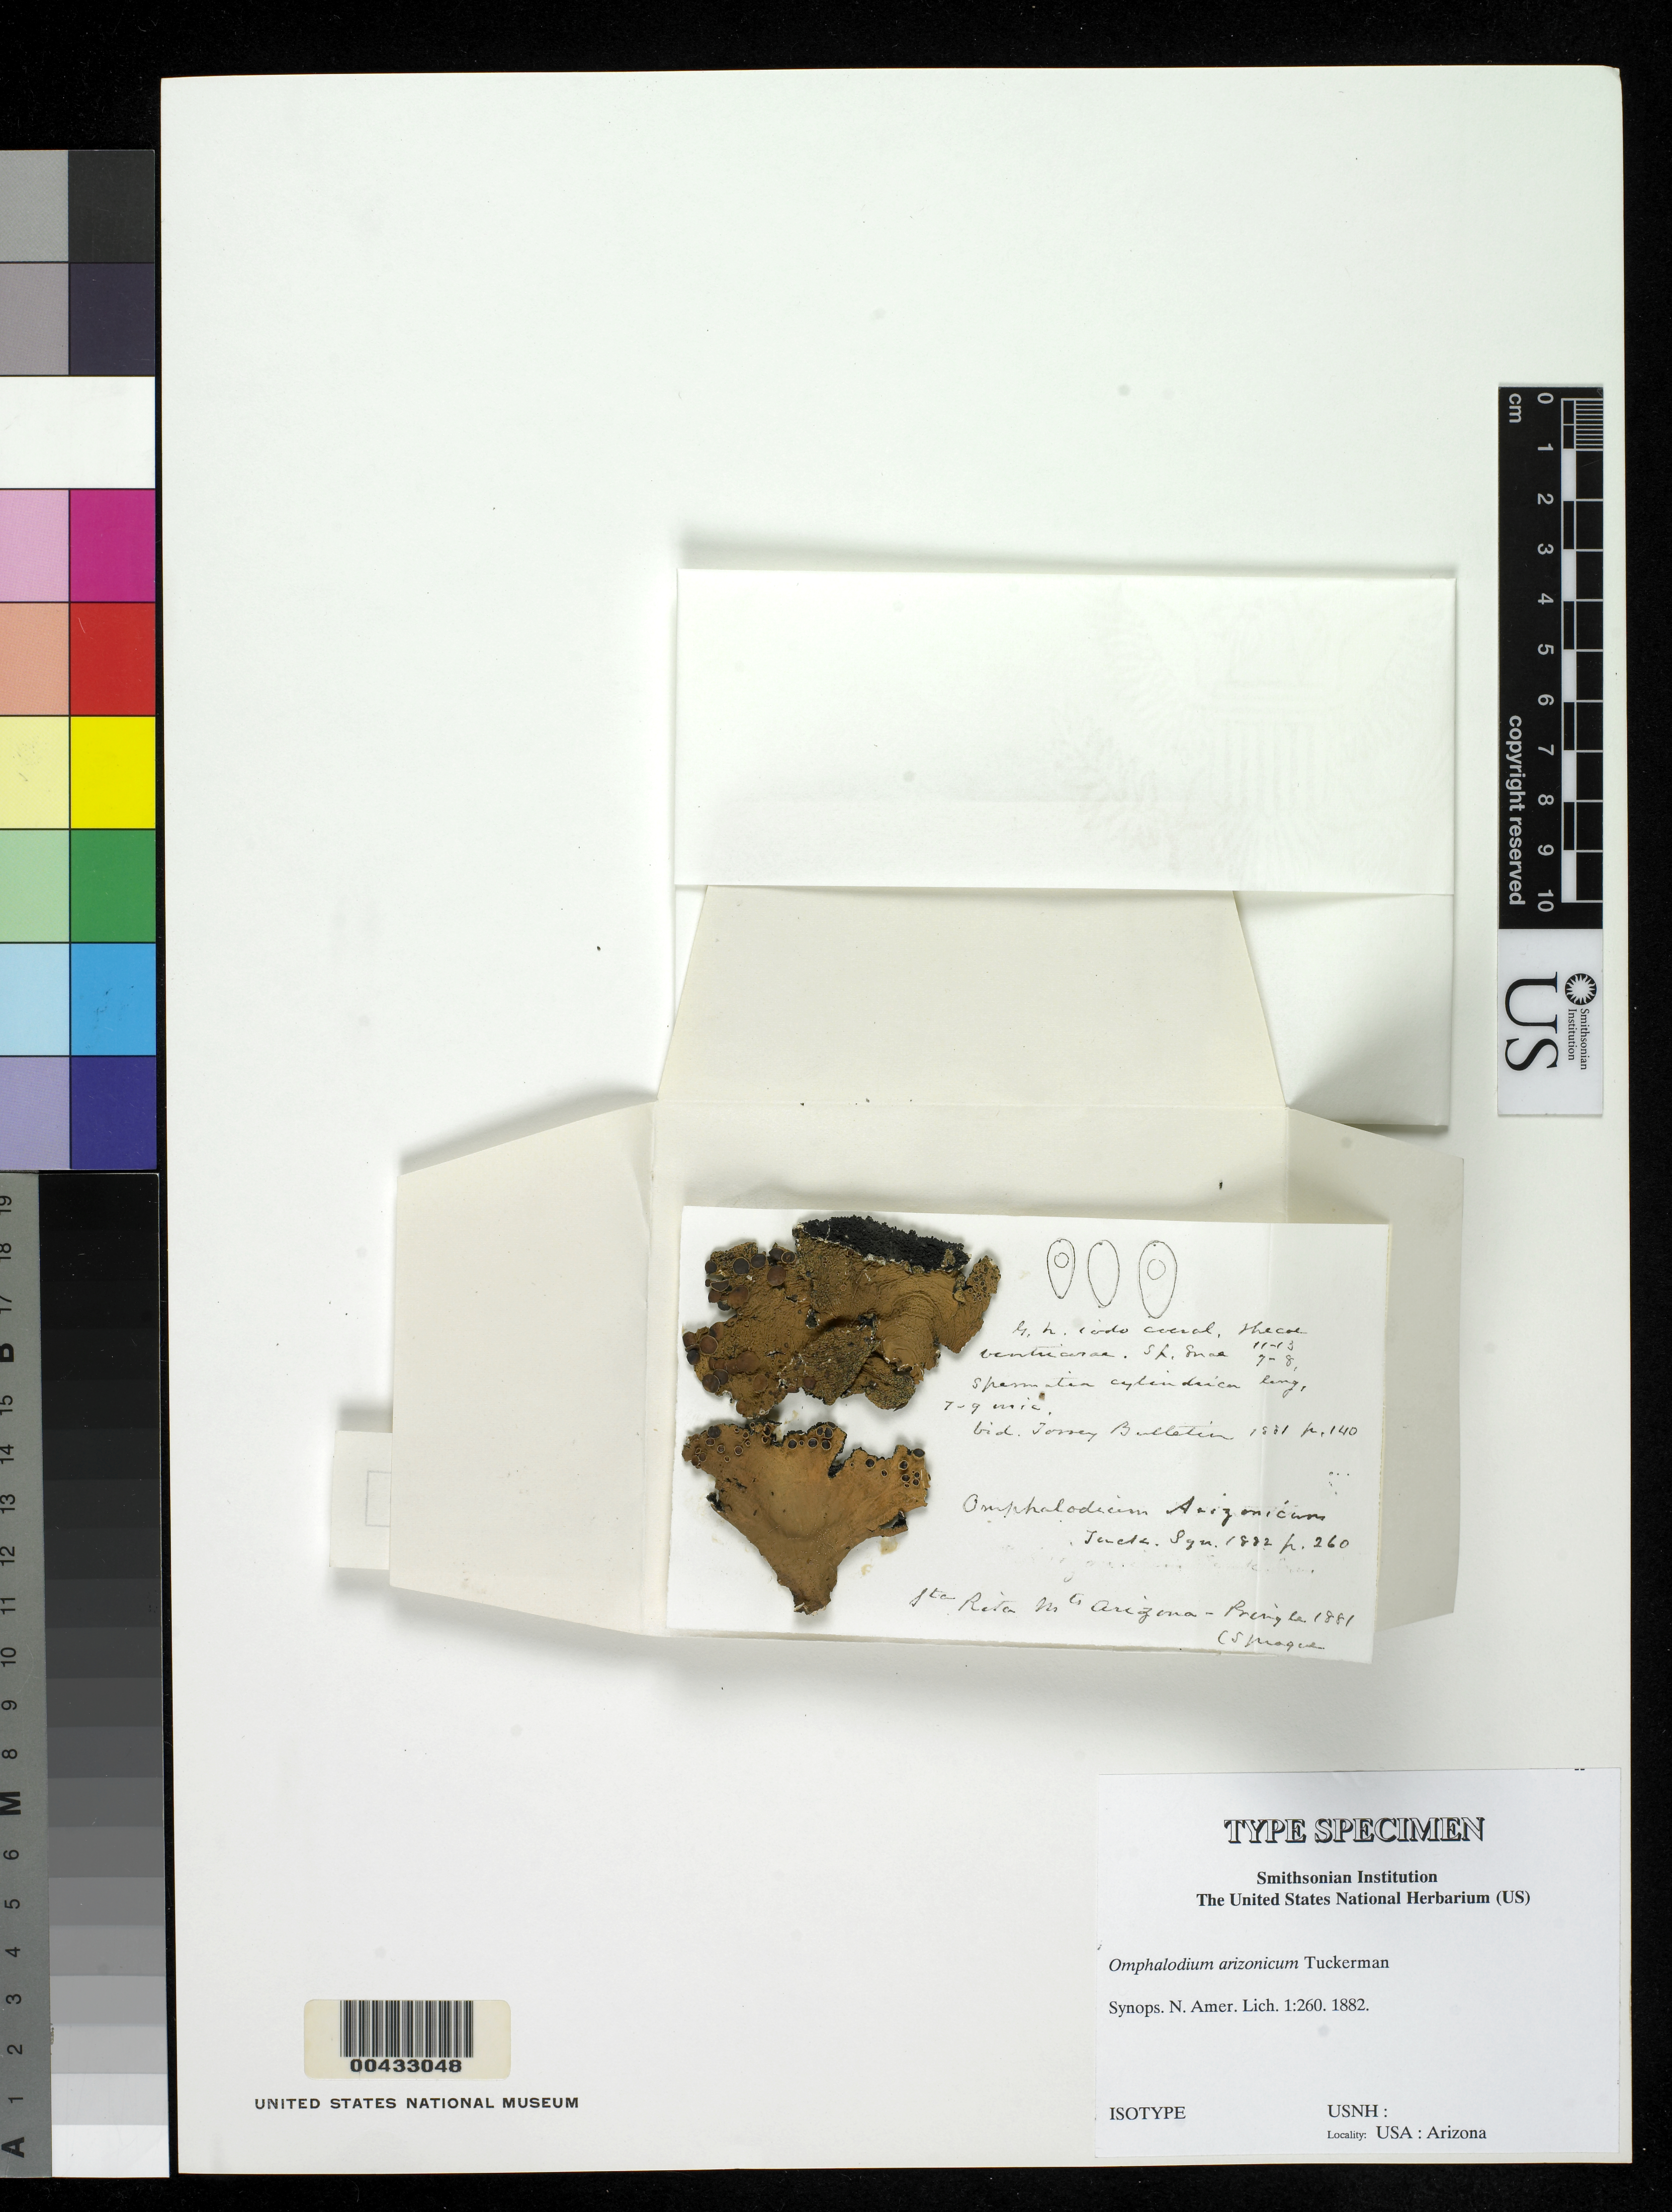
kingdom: Fungi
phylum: Ascomycota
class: Lecanoromycetes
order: Lecanorales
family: Parmeliaceae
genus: Omphalodium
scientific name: Omphalodium hottentottum var. arizonicum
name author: Tuck. ex Willey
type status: Holotype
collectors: C. G. Pringle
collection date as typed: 1881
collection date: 1881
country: United States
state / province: Arizona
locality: Santa Rita Mts.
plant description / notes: Originally recorded as a type of Omphalodium arizonicum Tuck. (1882), but taxon was published earlier (1881) as Omphalodium hottentottum var. arizonicum Tuck. ex Willey, apparently based on the same type material; Tuckerman's later publication is to be considered a combination. This specimen, from the Willey Lichen Herbarium, is likely the holotype.